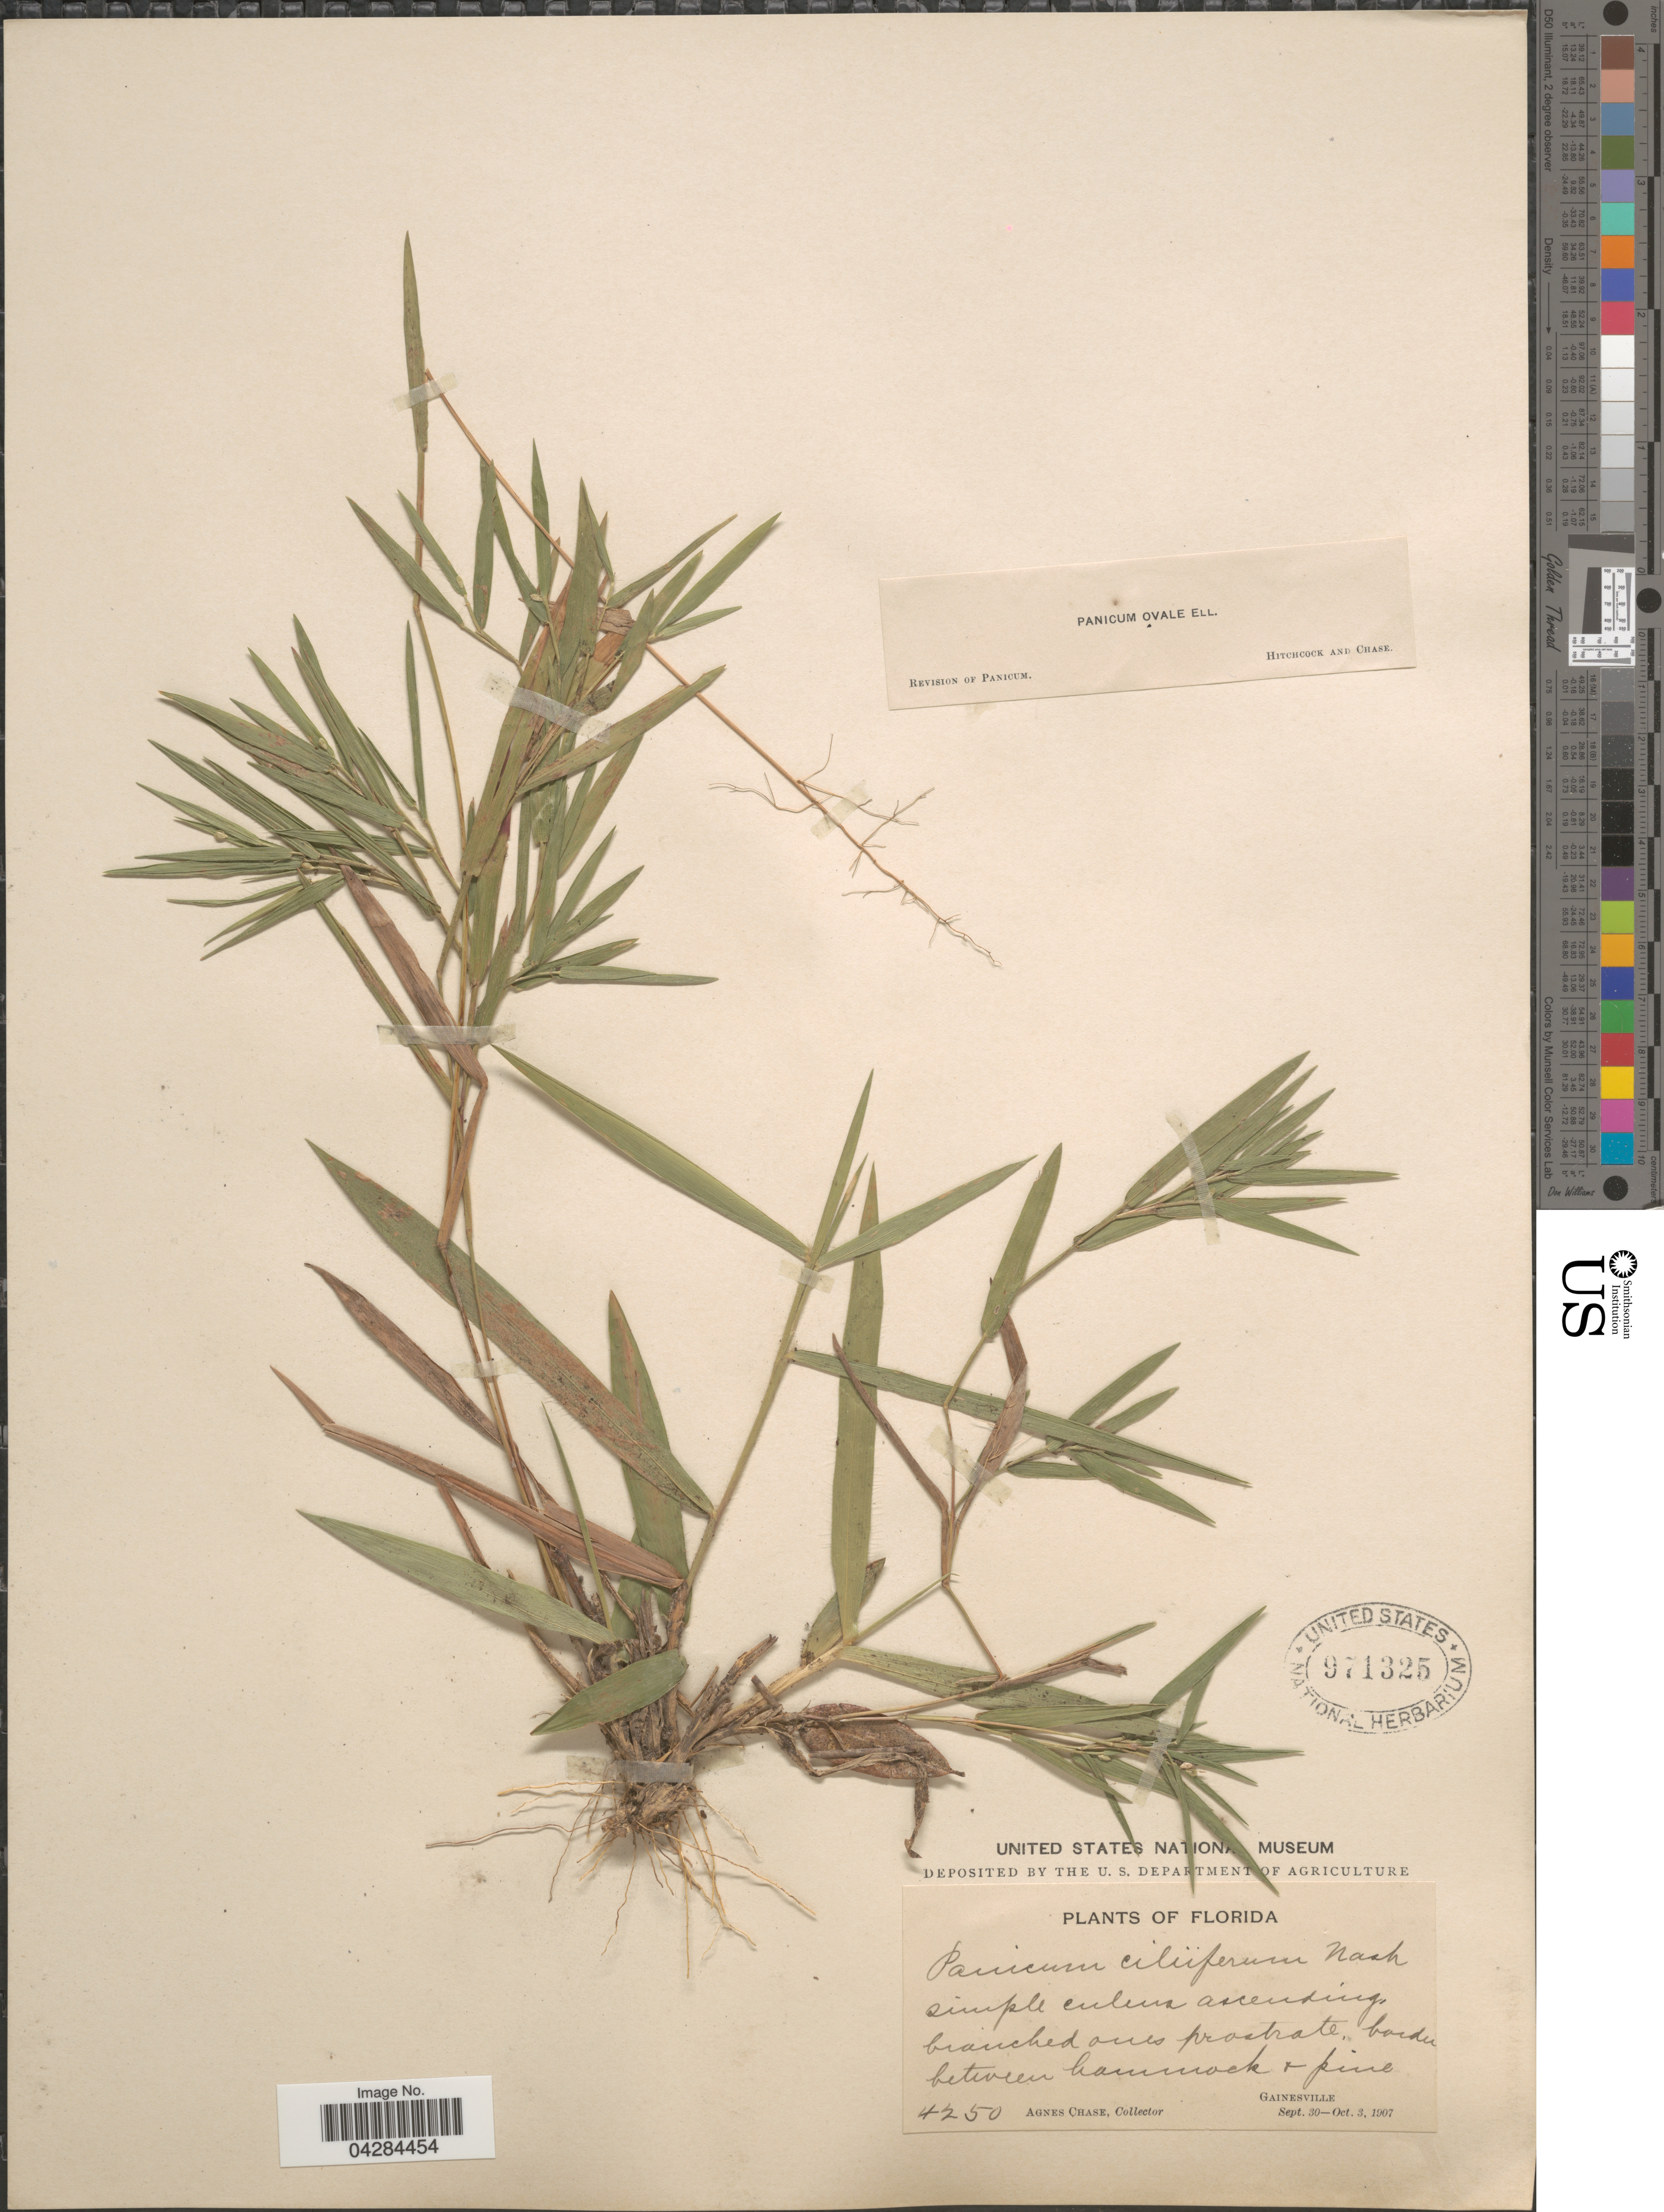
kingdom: Plantae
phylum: Tracheophyta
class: Liliopsida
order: Poales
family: Poaceae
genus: Dichanthelium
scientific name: Dichanthelium ovale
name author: (Elliott) Gould & C.A. Clark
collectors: A. Chase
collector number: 4250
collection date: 1907-09-30/1907-10-03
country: United States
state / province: Florida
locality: Gainesville.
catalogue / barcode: US 971325